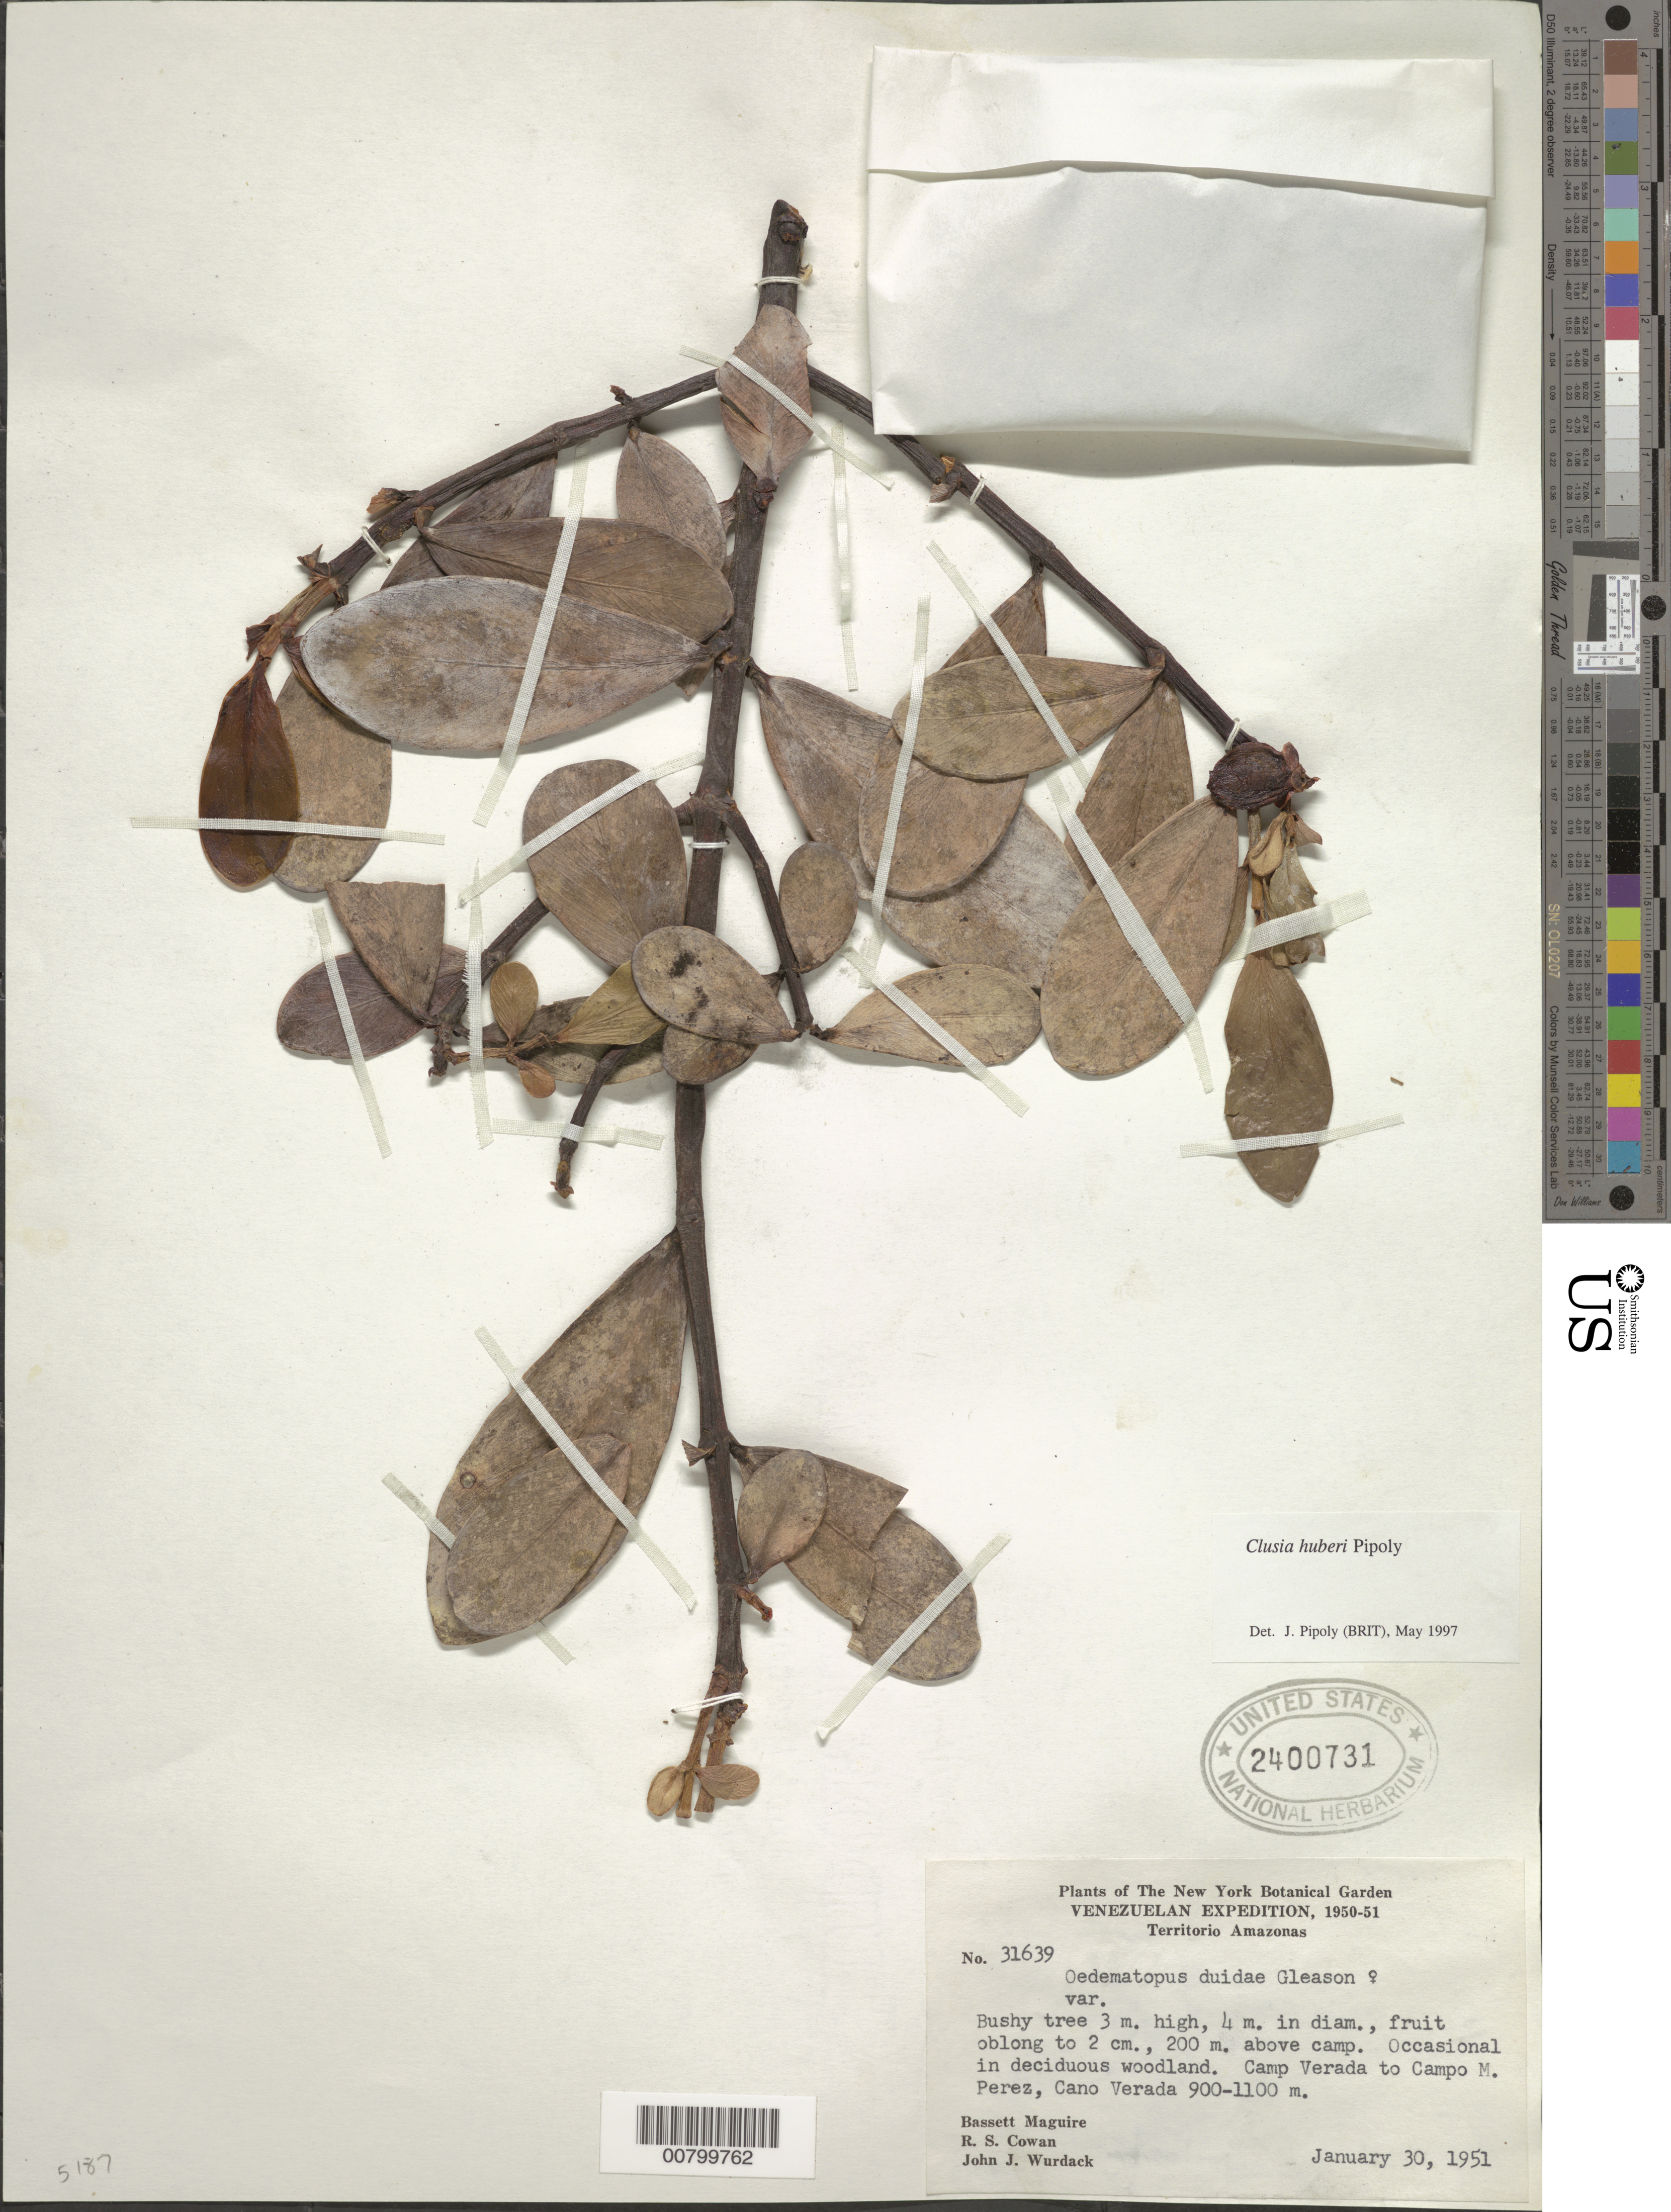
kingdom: Plantae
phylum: Tracheophyta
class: Magnoliopsida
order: Malpighiales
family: Clusiaceae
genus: Clusia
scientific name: Clusia huberi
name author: Pipoly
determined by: Pipoly, J. J., III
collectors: B. Maguire, K. D. Phelps, C. B. Hitchcock & G. Budowski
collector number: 31639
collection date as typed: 30-Jan-51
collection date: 1951-01-30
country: Venezuela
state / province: Amazonas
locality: Campo Verada to Campo M. Perez, Caño Verada, 200 m above camp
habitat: Deciduous woodland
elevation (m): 900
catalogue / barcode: US 2400731